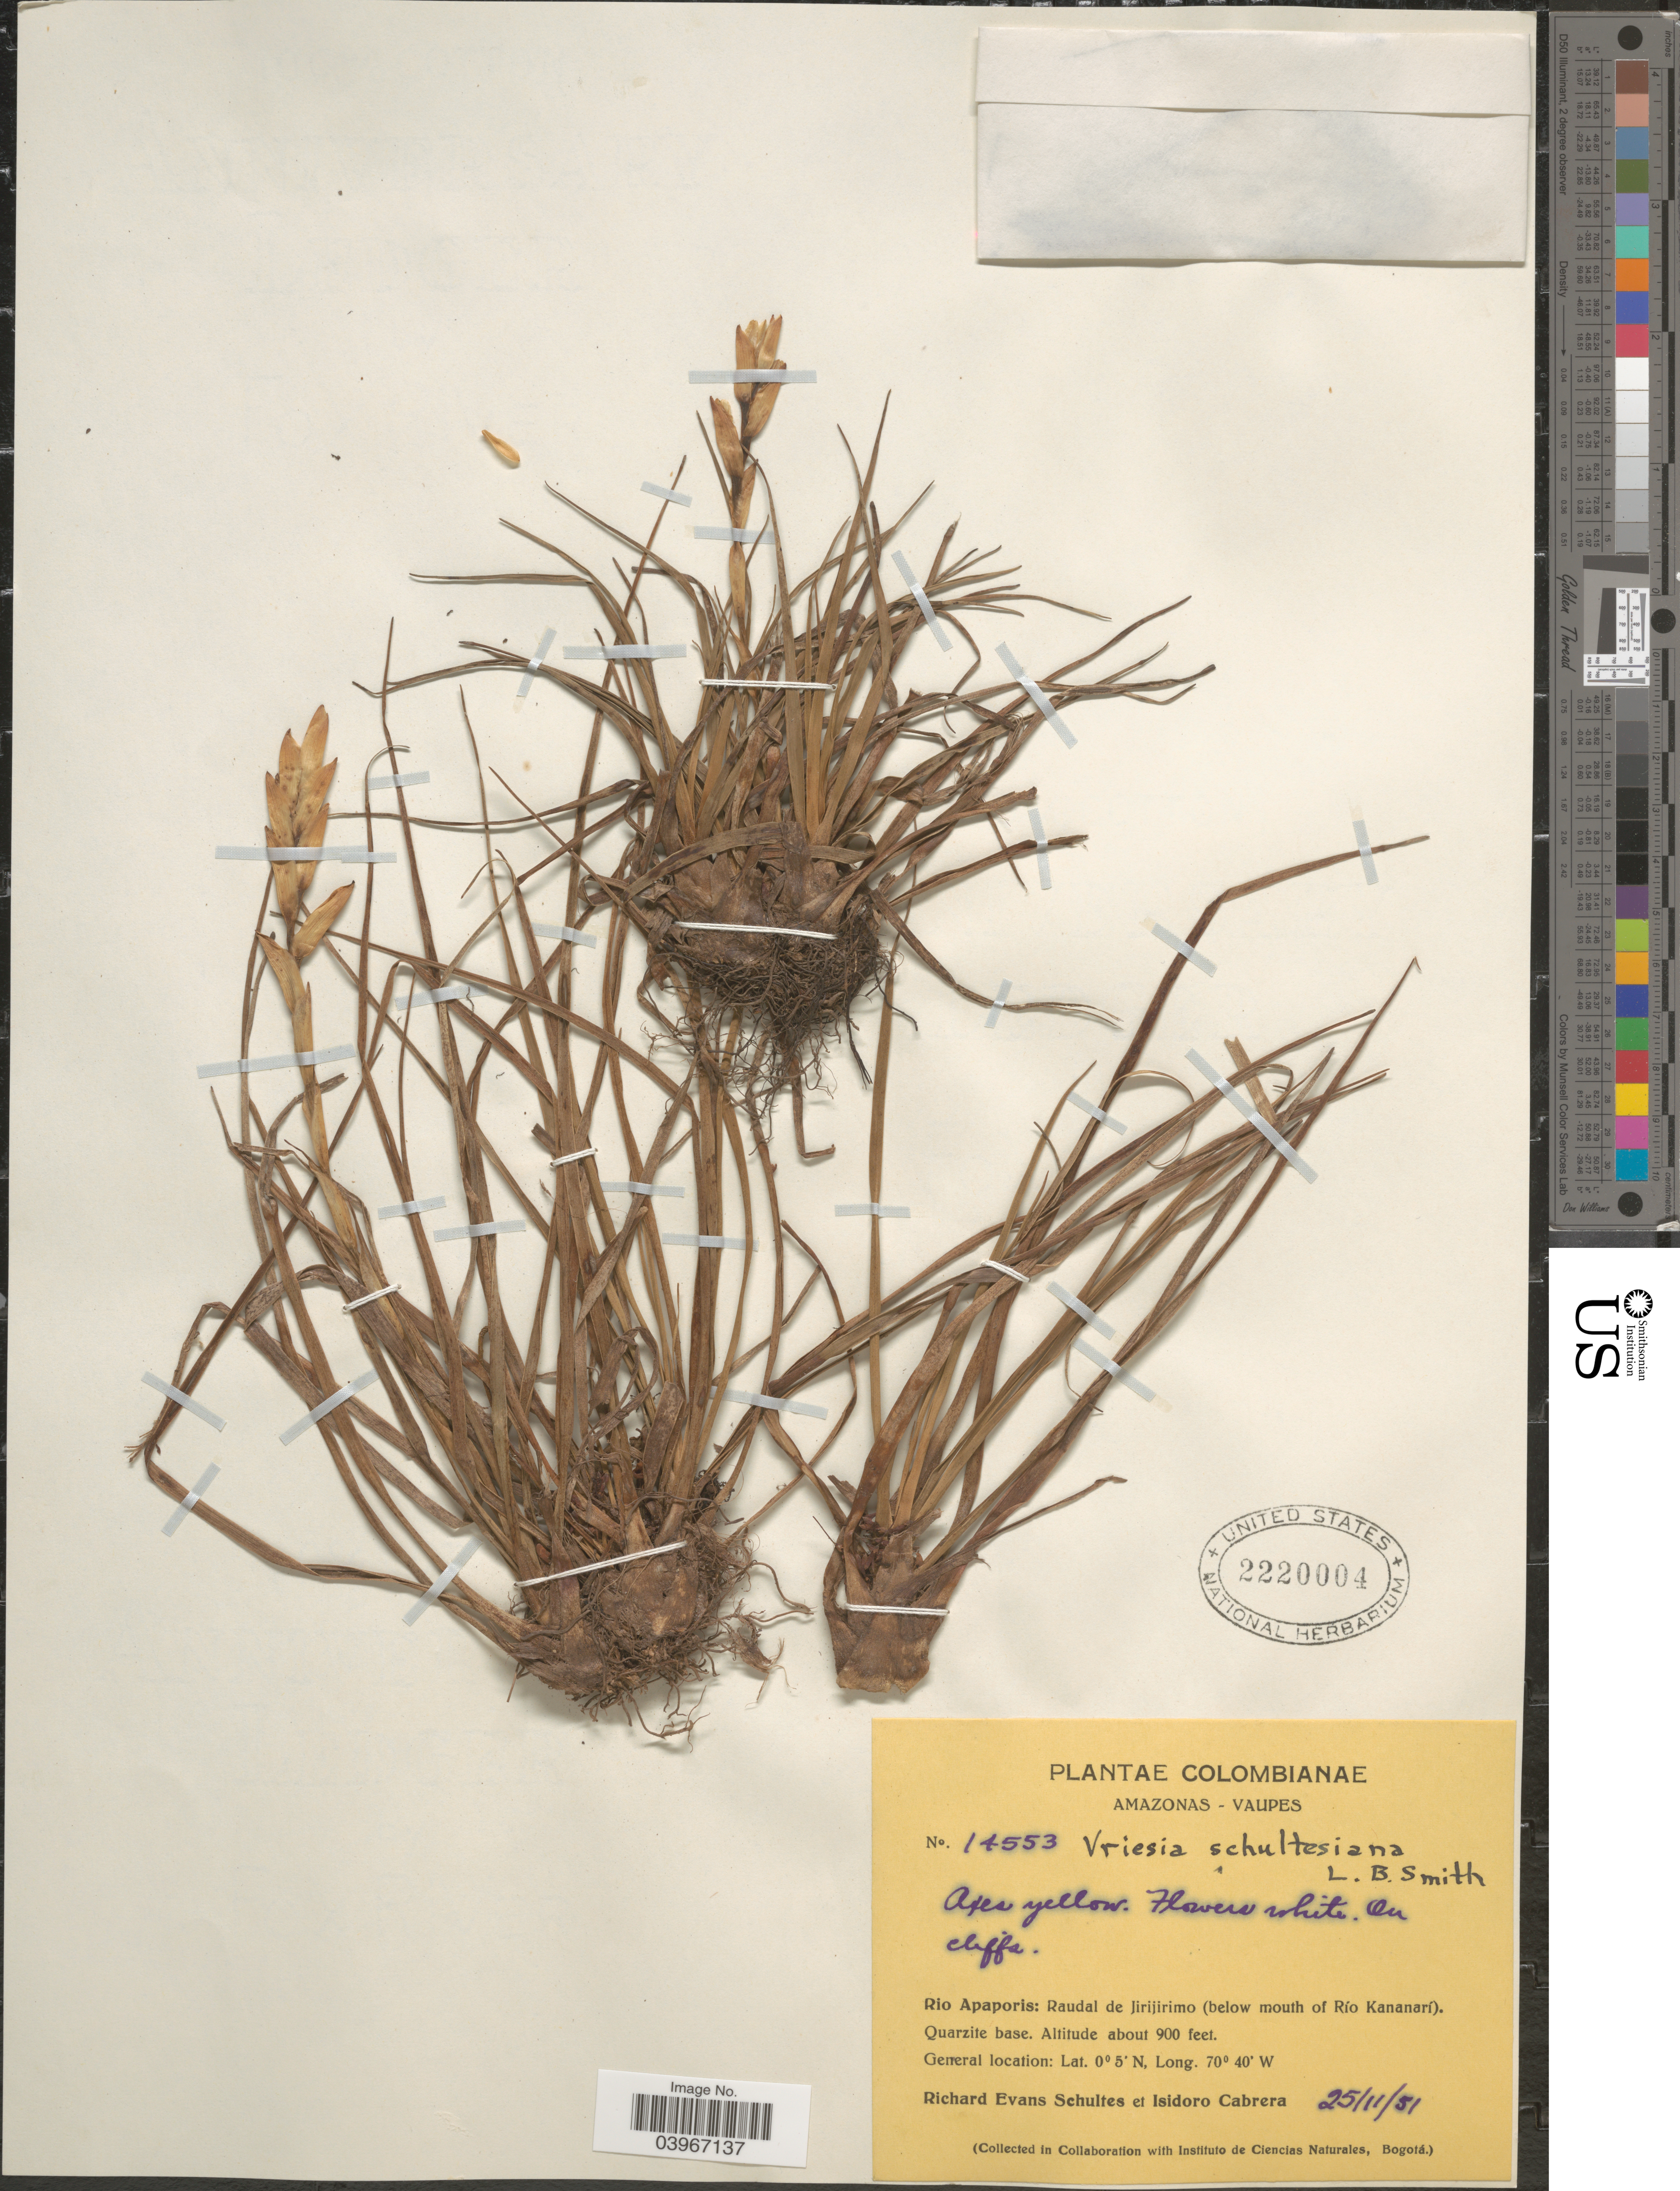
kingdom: Plantae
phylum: Tracheophyta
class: Liliopsida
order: Poales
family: Bromeliaceae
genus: Vriesea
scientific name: Vriesea schultesiana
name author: L.B. Sm. in R.E. Schult.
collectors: R. E. Schultes & I. Cabrera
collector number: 14553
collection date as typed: Transcribed d/m/y: 25/11/51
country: Colombia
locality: Amazonas - Vaupes. Rio Apaporis: Raudal de Jirijirimo (below mouth of Río Kananarí). Quarzite base.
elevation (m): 274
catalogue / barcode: US 2220004